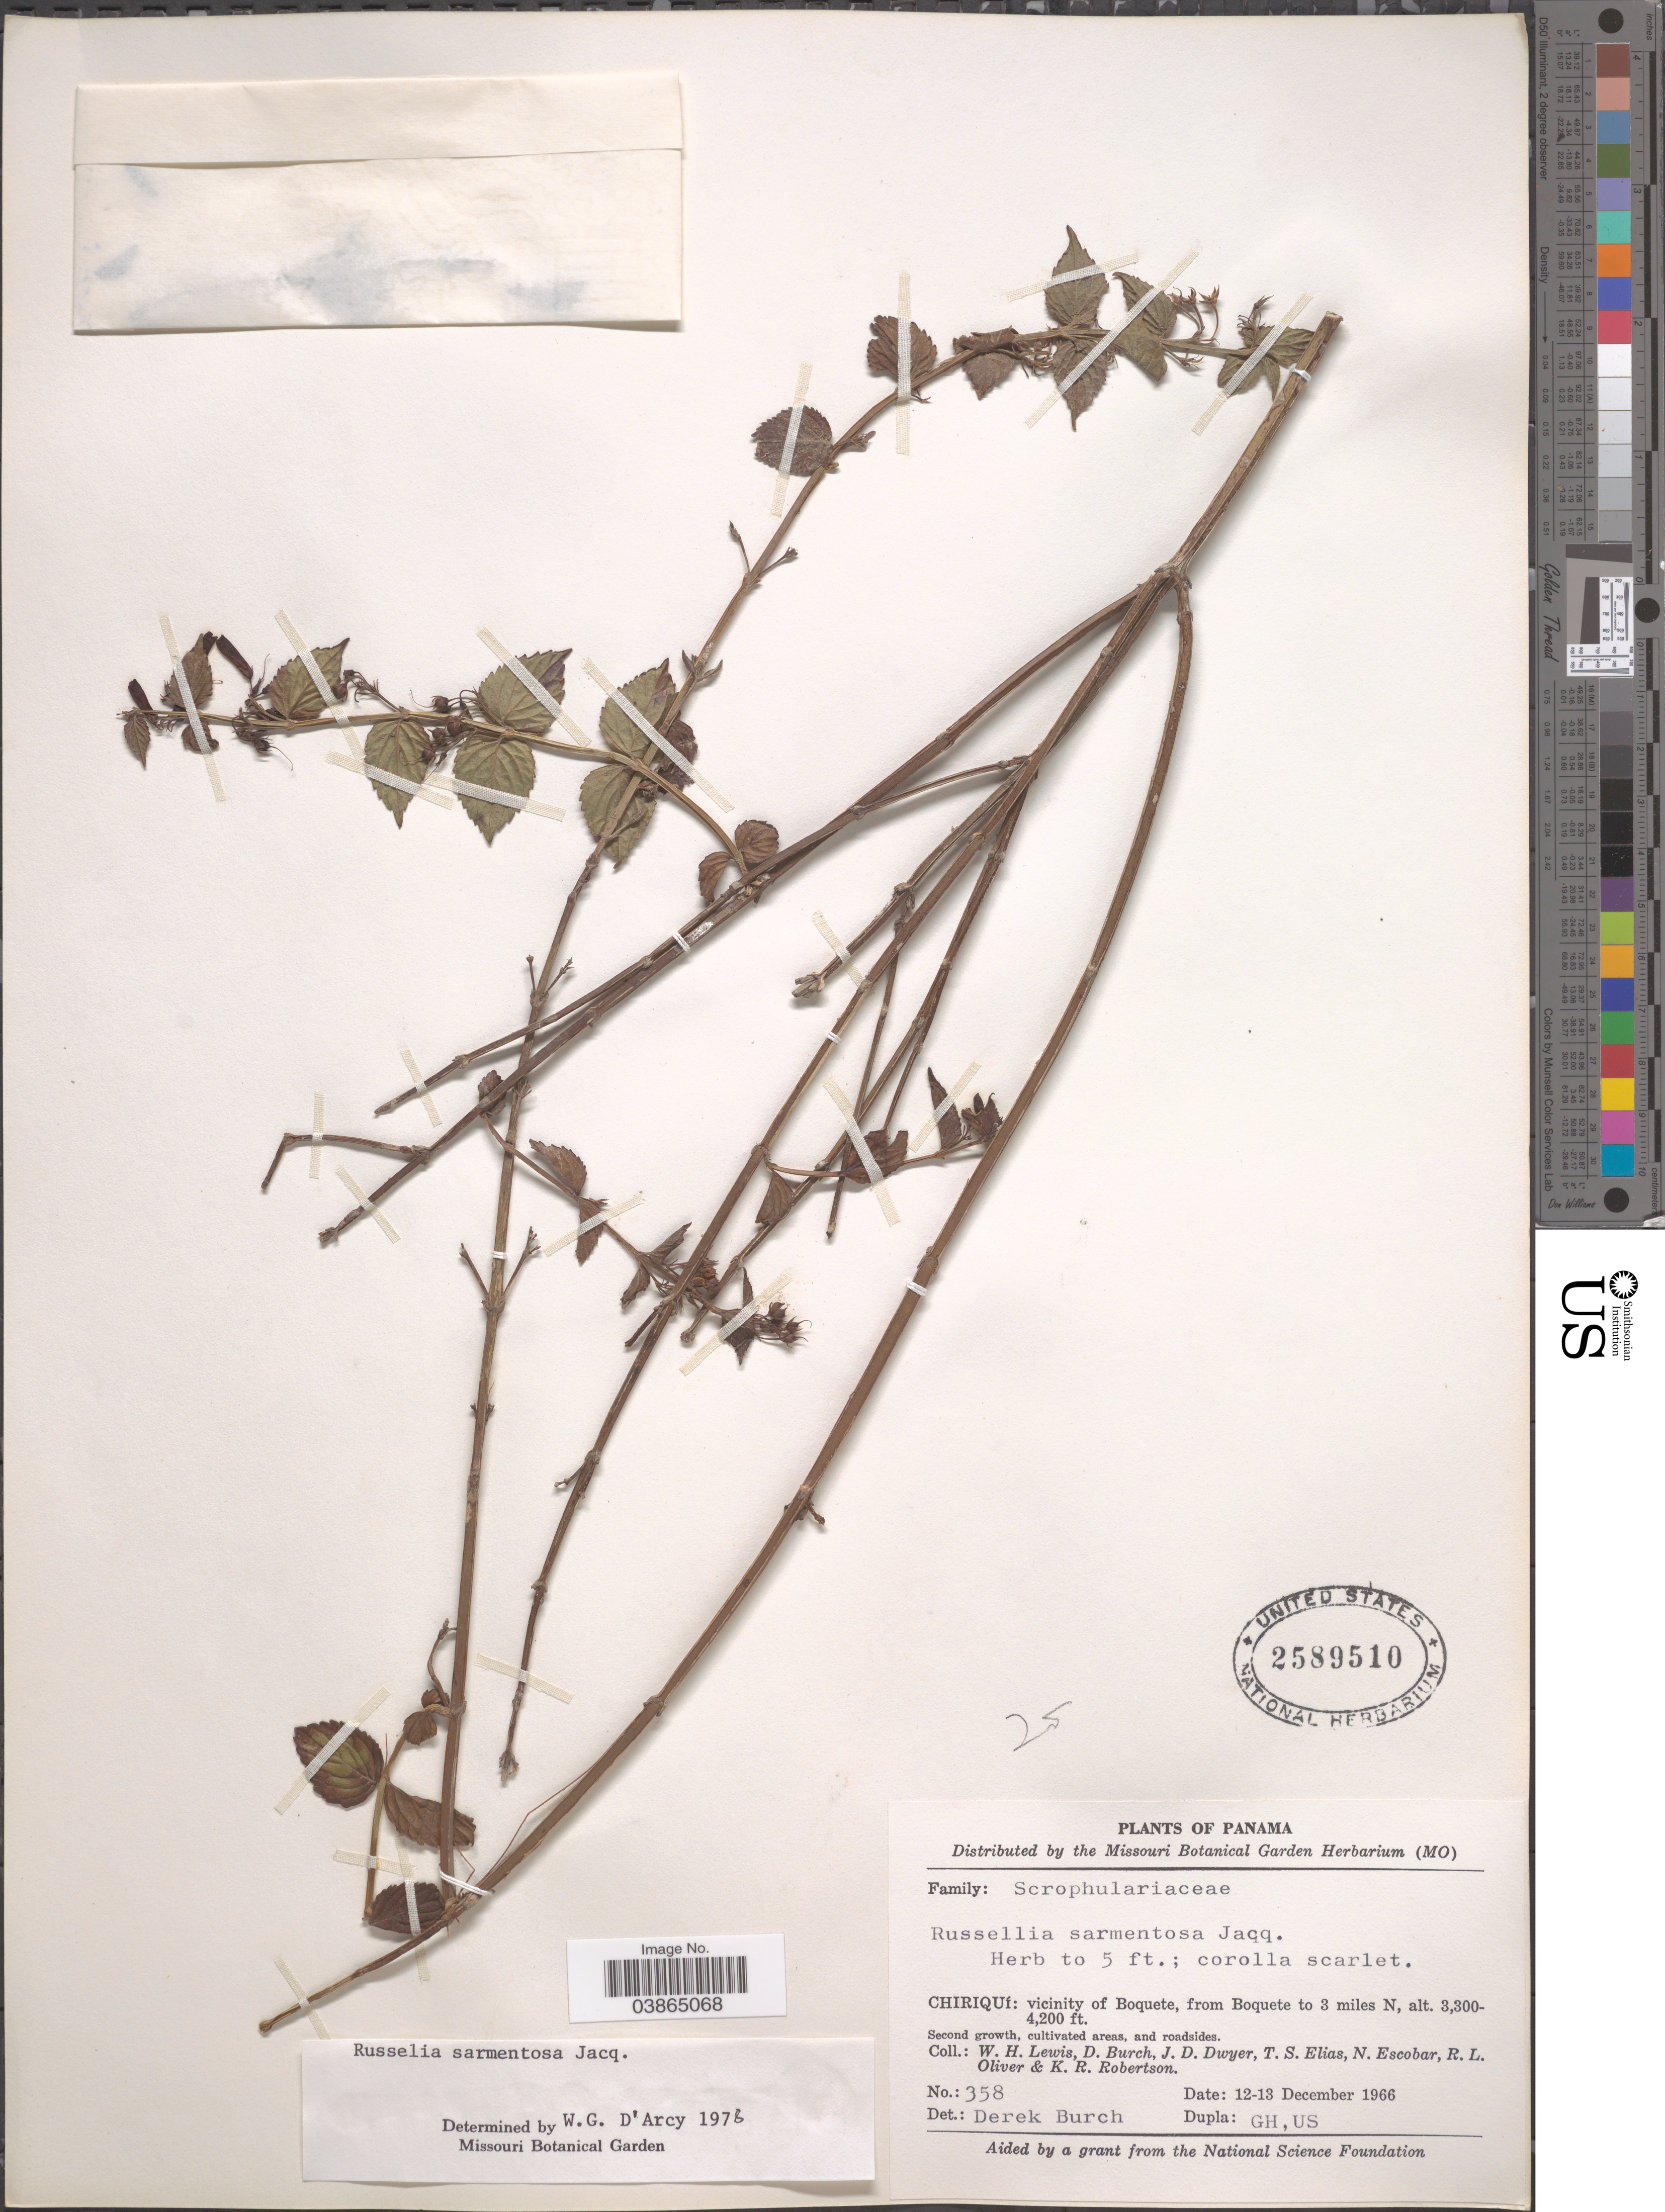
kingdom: Plantae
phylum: Tracheophyta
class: Magnoliopsida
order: Lamiales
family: Plantaginaceae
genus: Russelia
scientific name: Russelia sarmentosa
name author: Jacq.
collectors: W. H. Lewis, D. Burch, J. D. Dwyer, T. S. Elias & et al.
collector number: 358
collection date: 1966-12-12/1966-12-13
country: Panama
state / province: Chiriqui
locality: Vicinity of Boquete, from Boquete to 3 miles N.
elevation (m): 1006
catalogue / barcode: US 2589510